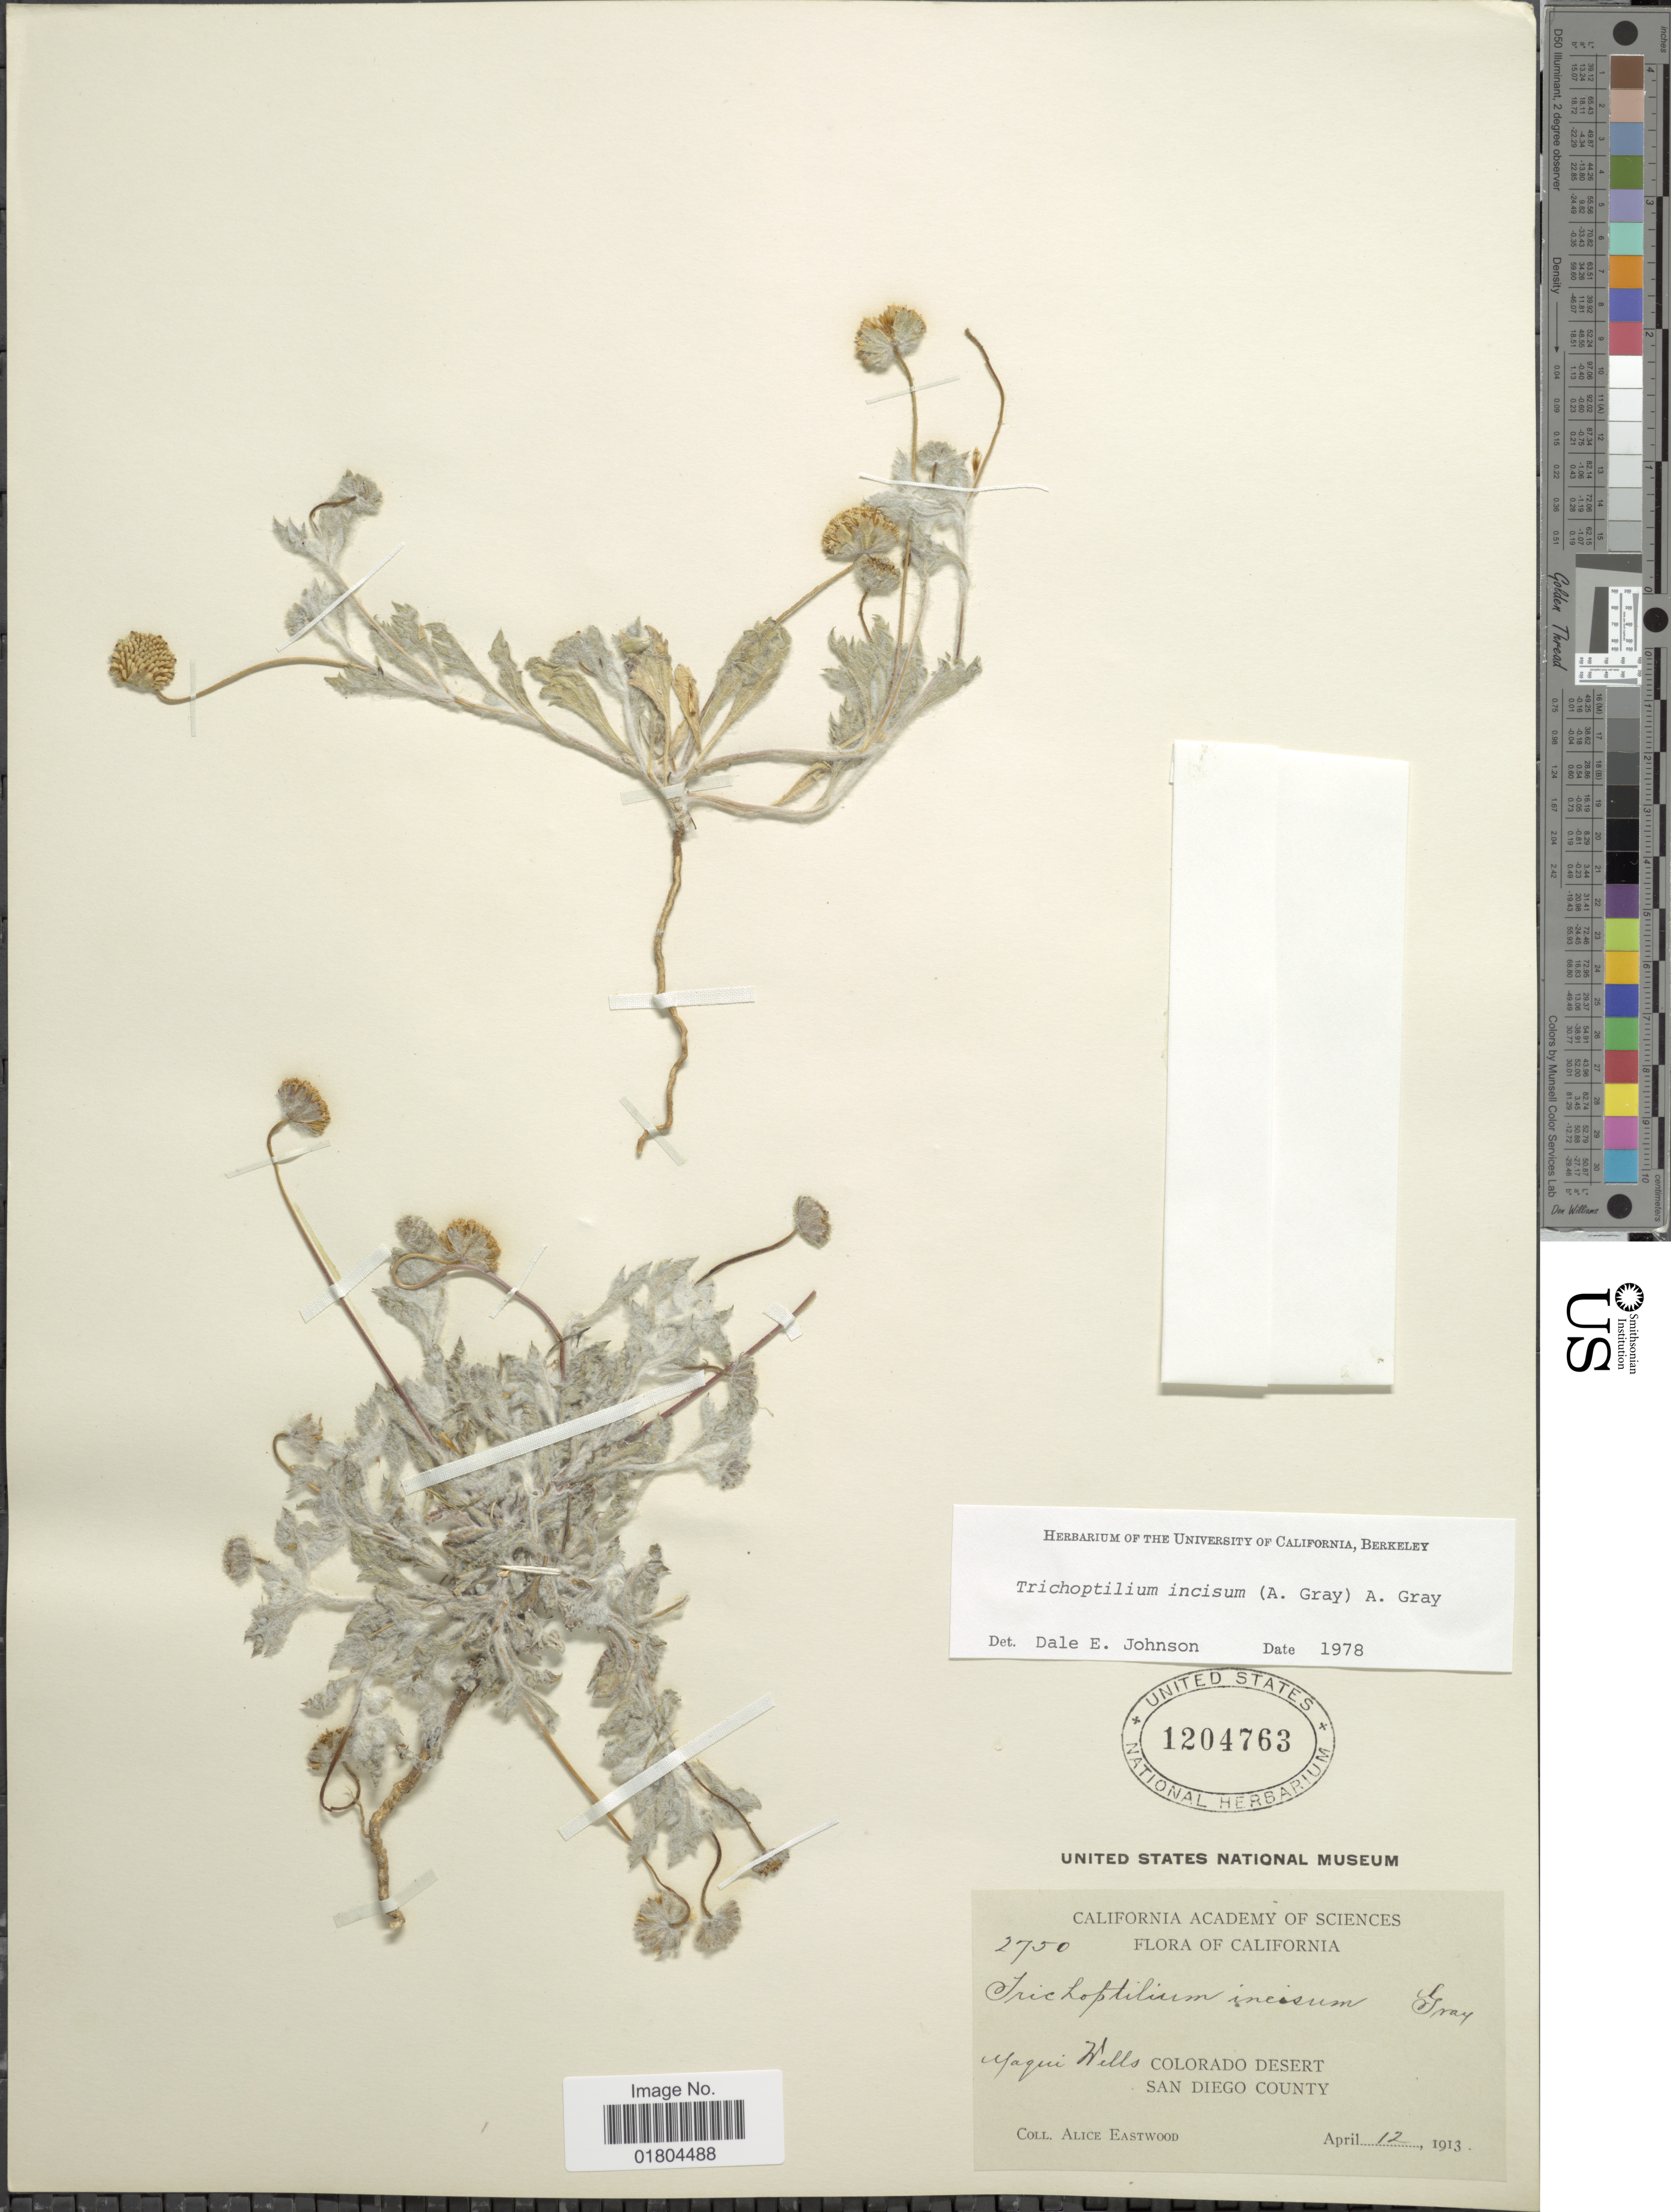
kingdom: Plantae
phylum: Tracheophyta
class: Magnoliopsida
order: Asterales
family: Asteraceae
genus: Trichoptilium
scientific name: Trichoptilium incisum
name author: (A. Gray) A. Gray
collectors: A. Eastwood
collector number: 2750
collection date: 1913-04-12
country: United States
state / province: California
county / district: San Diego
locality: Maqui Hills, Colorado Desert, San Diego County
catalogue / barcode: US 1204763